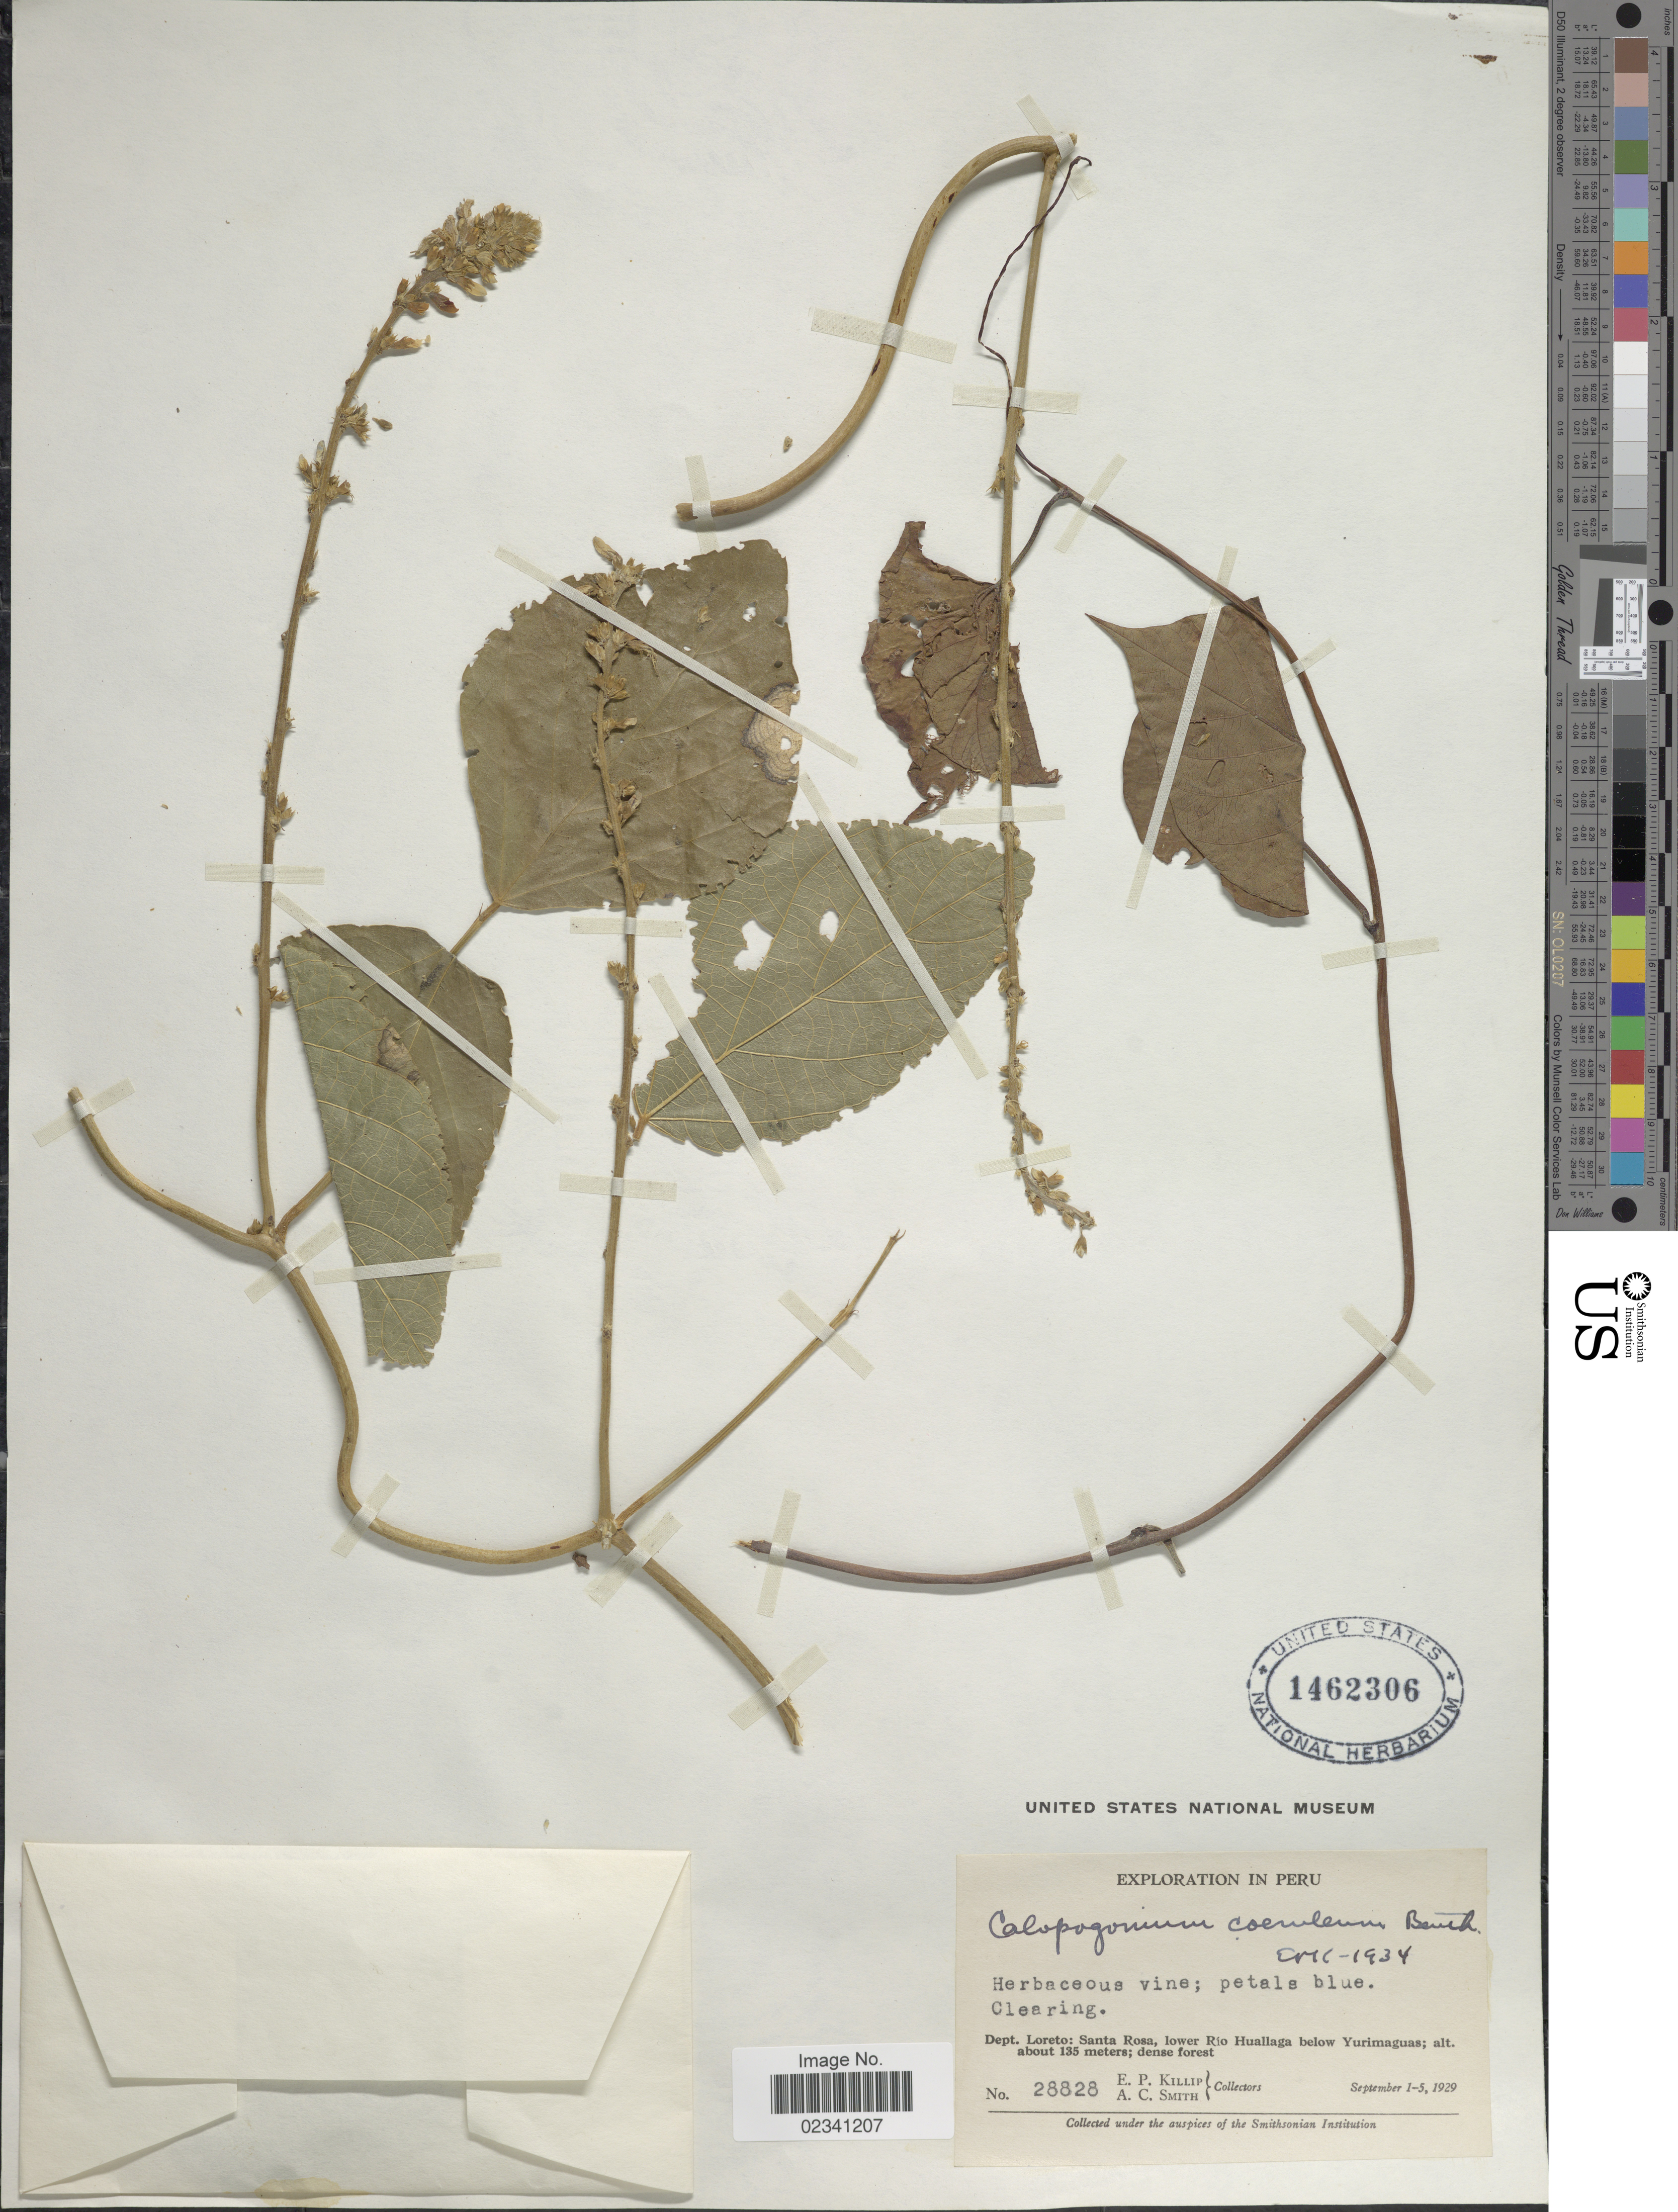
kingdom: Plantae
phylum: Tracheophyta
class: Magnoliopsida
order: Fabales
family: Fabaceae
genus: Calopogonium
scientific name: Calopogonium caeruleum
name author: (Benth.) C. Wright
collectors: E. P. Killip & A. C. Smith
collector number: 28828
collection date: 1928-09-01/1929-09-05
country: Peru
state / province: Loreto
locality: Santa Rosa, lower Rio Huallaga below Yurimaguas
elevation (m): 135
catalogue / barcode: US 1462306